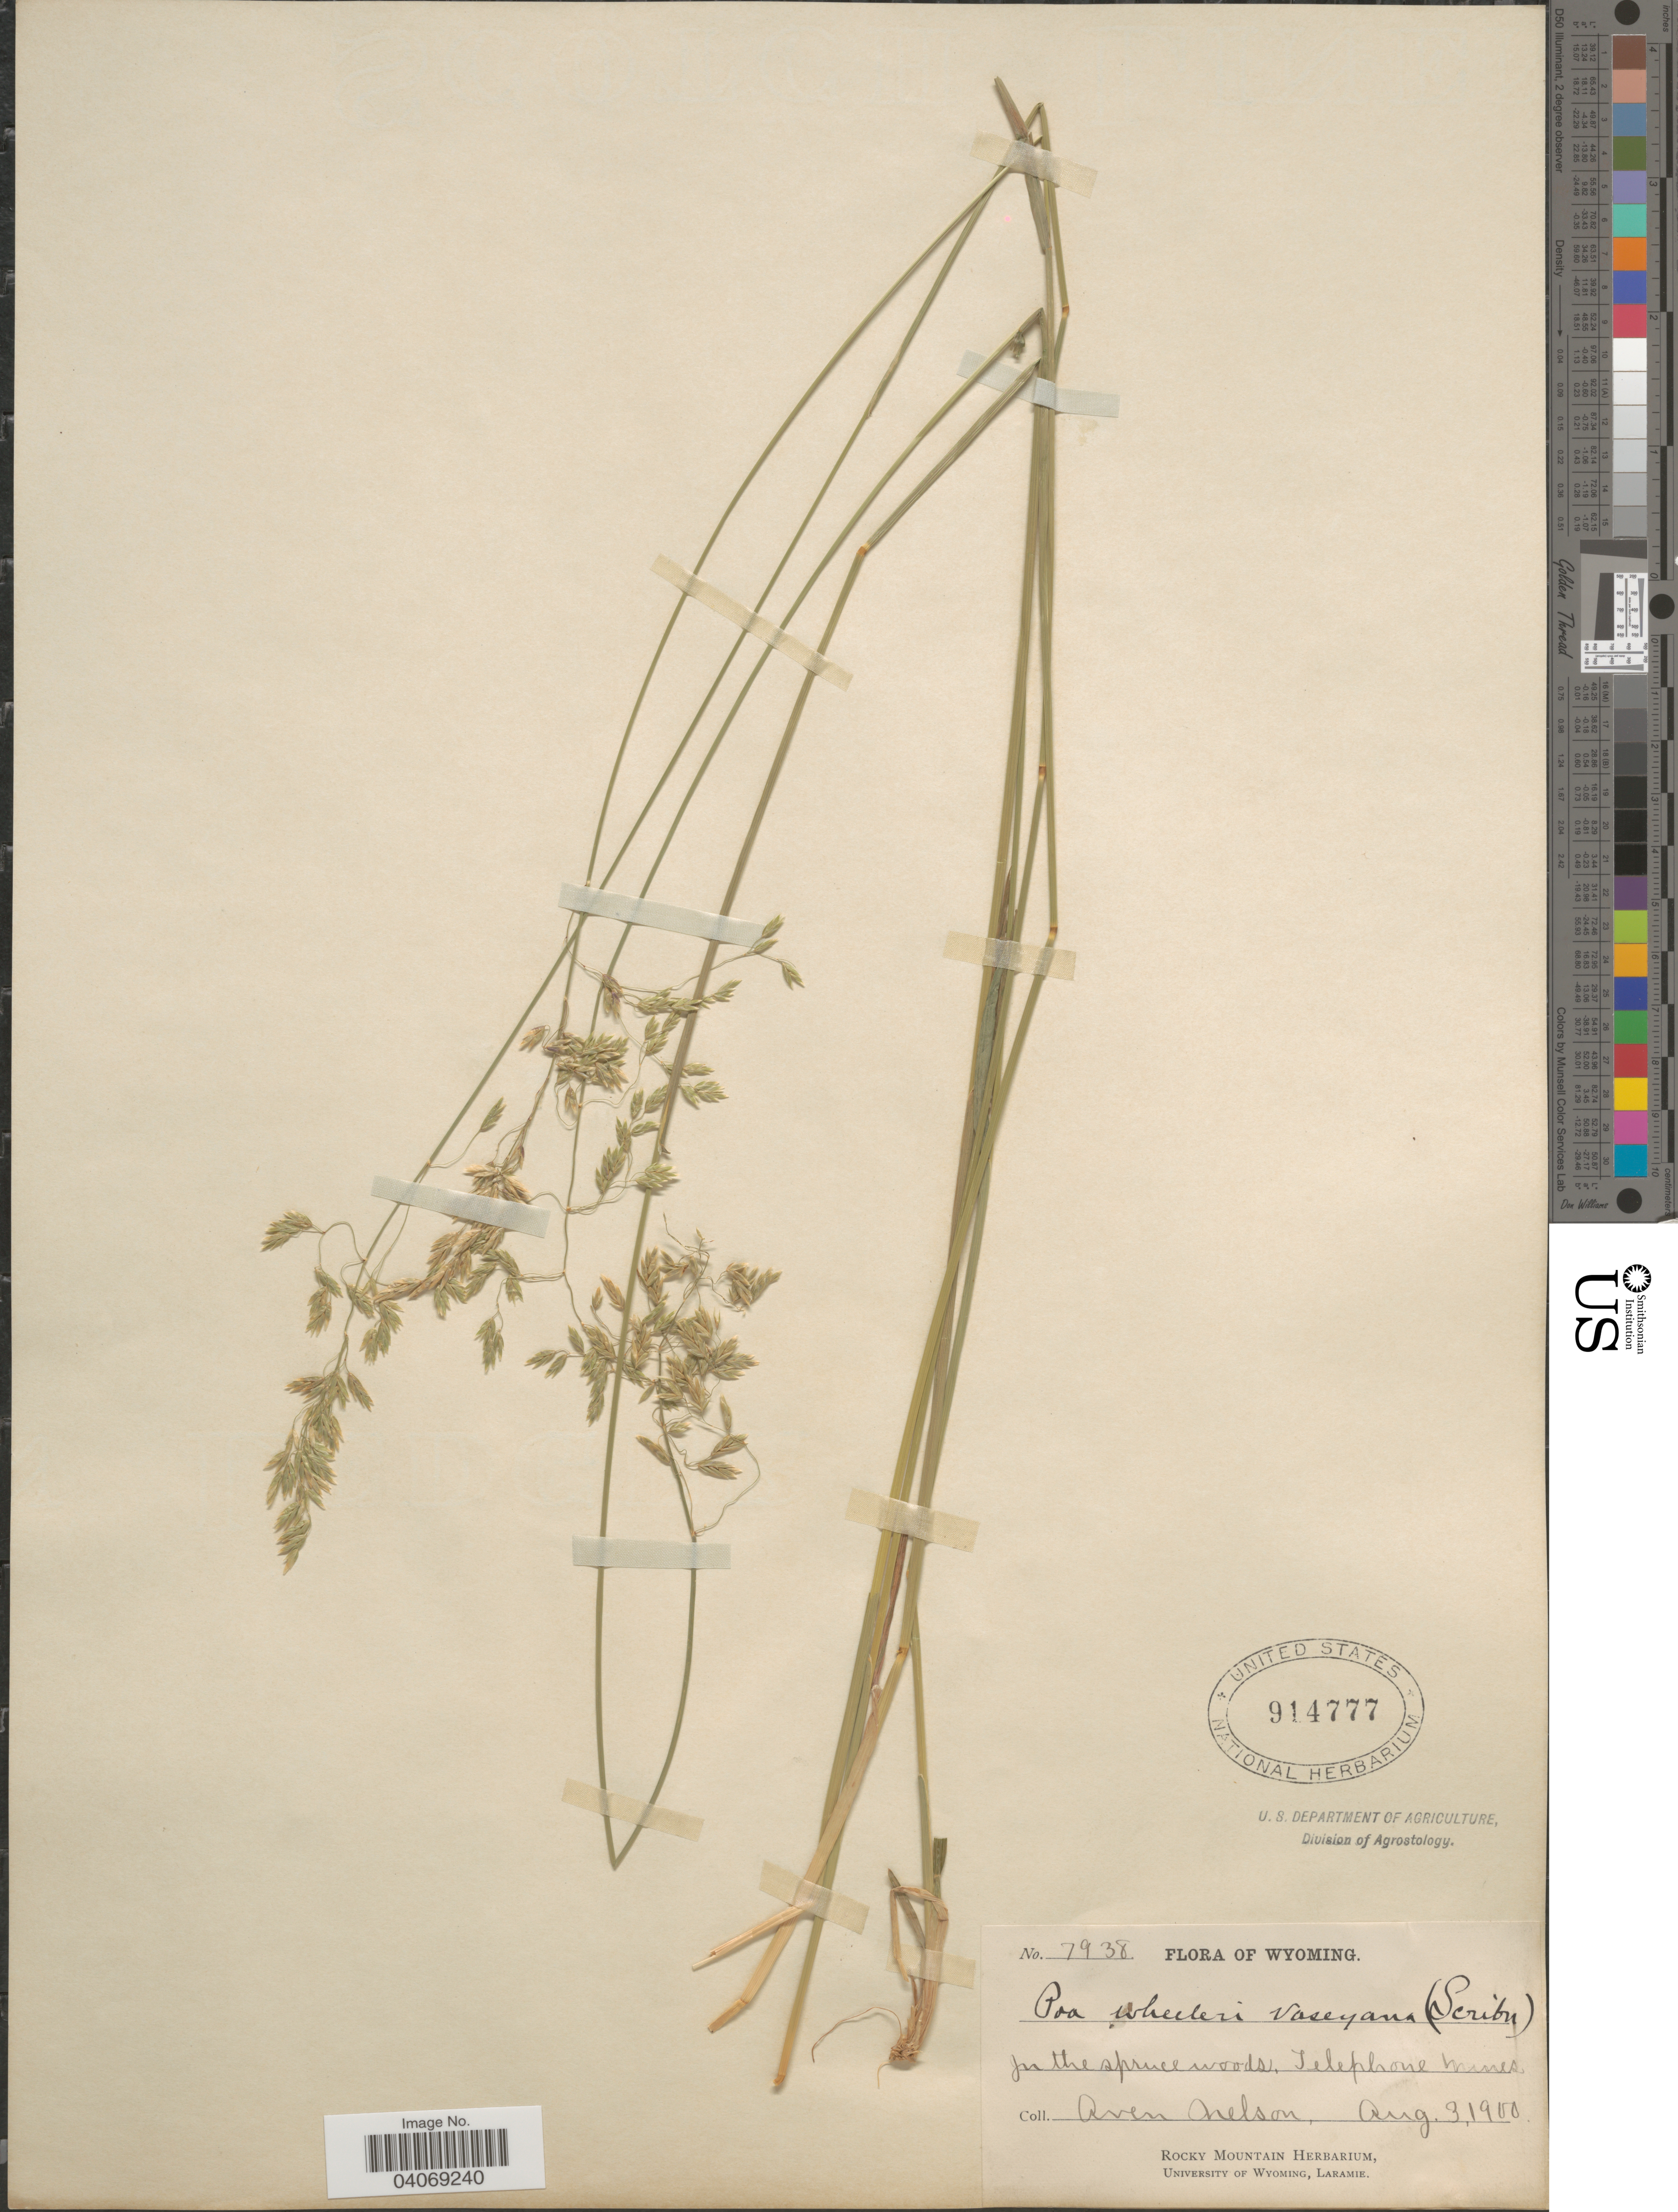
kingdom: Plantae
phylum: Tracheophyta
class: Liliopsida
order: Poales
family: Poaceae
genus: Poa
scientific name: Poa wheeleri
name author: Vasey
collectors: A. Nelson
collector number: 7938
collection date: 1900-08-03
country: United States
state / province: Wyoming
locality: In the spruce woods. Telephone mines.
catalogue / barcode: US 914777